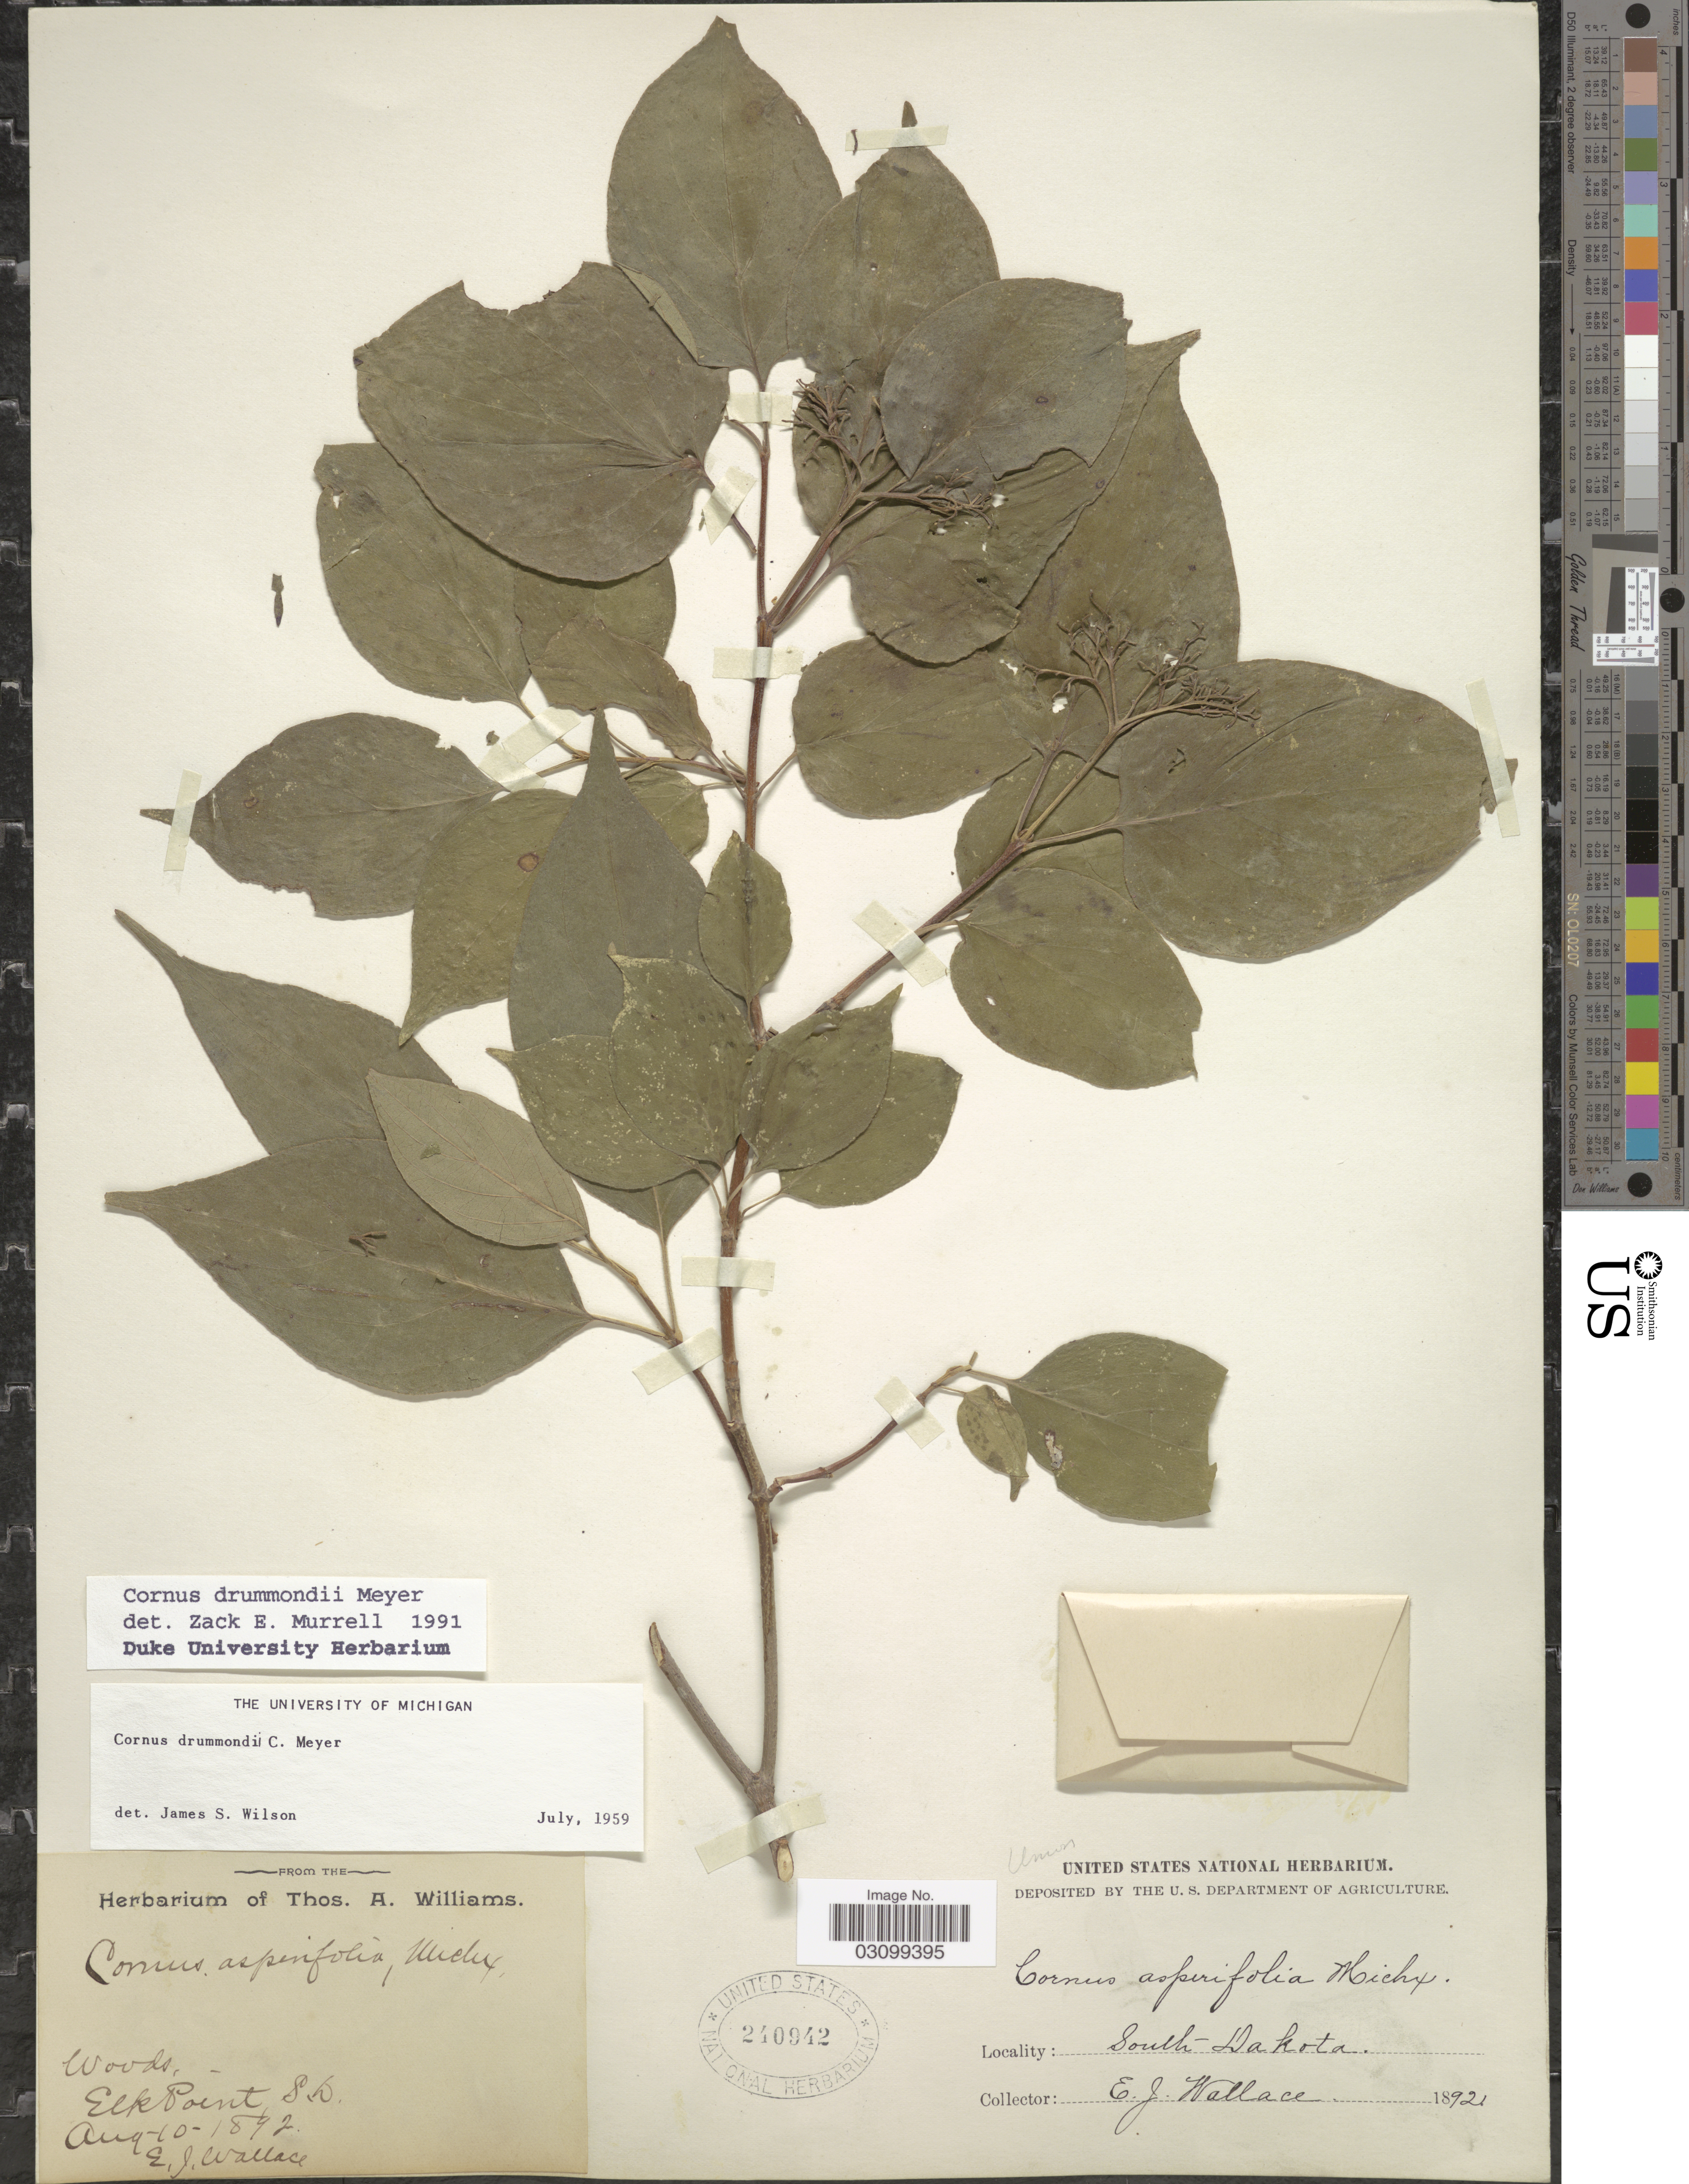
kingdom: Plantae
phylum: Tracheophyta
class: Magnoliopsida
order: Cornales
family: Cornaceae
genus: Cornus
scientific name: Cornus drummondii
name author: C.A. Mey.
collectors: E. J. Wallace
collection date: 1892-08-10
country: United States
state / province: South Dakota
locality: Elk Point.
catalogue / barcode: US 240942